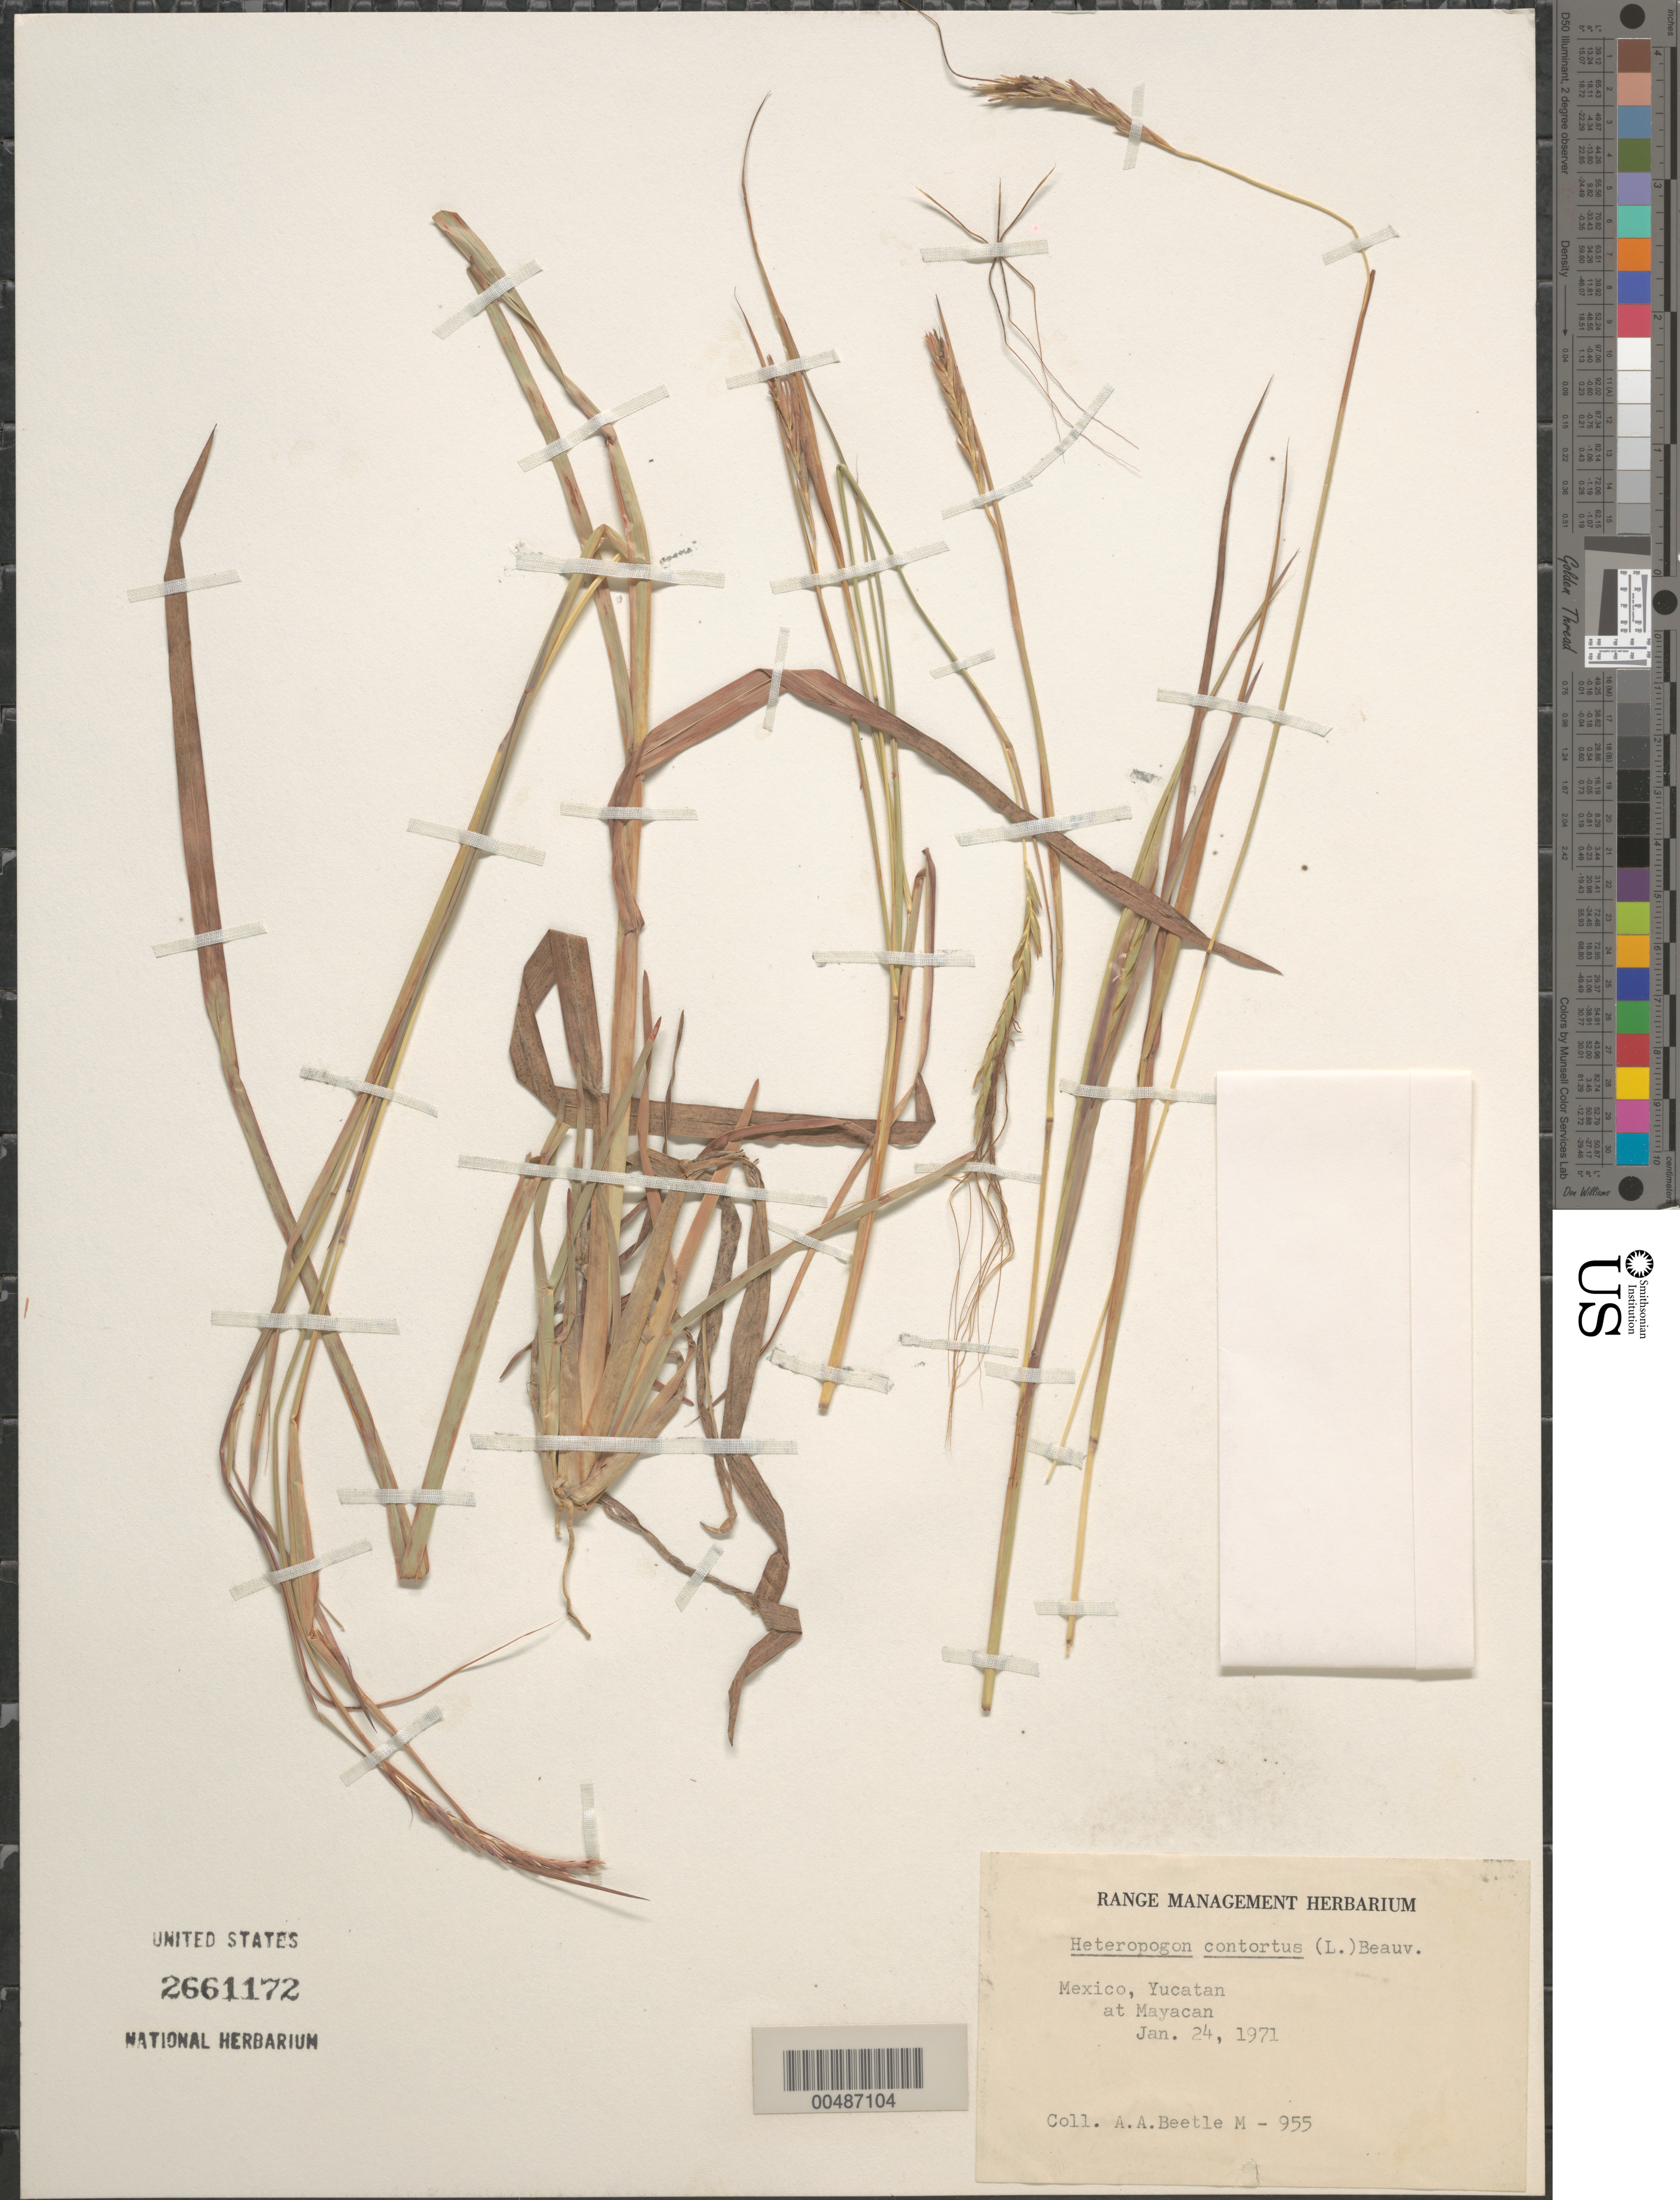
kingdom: Plantae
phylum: Tracheophyta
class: Liliopsida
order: Poales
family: Poaceae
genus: Heteropogon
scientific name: Heteropogon contortus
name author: (L.) P. Beauv. ex Roem. & Schult.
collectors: A. A. Beetle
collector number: M-955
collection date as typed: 24 Jan 1971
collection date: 1971-01-24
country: Mexico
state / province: Yucatan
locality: At Mayacan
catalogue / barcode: US 2661172